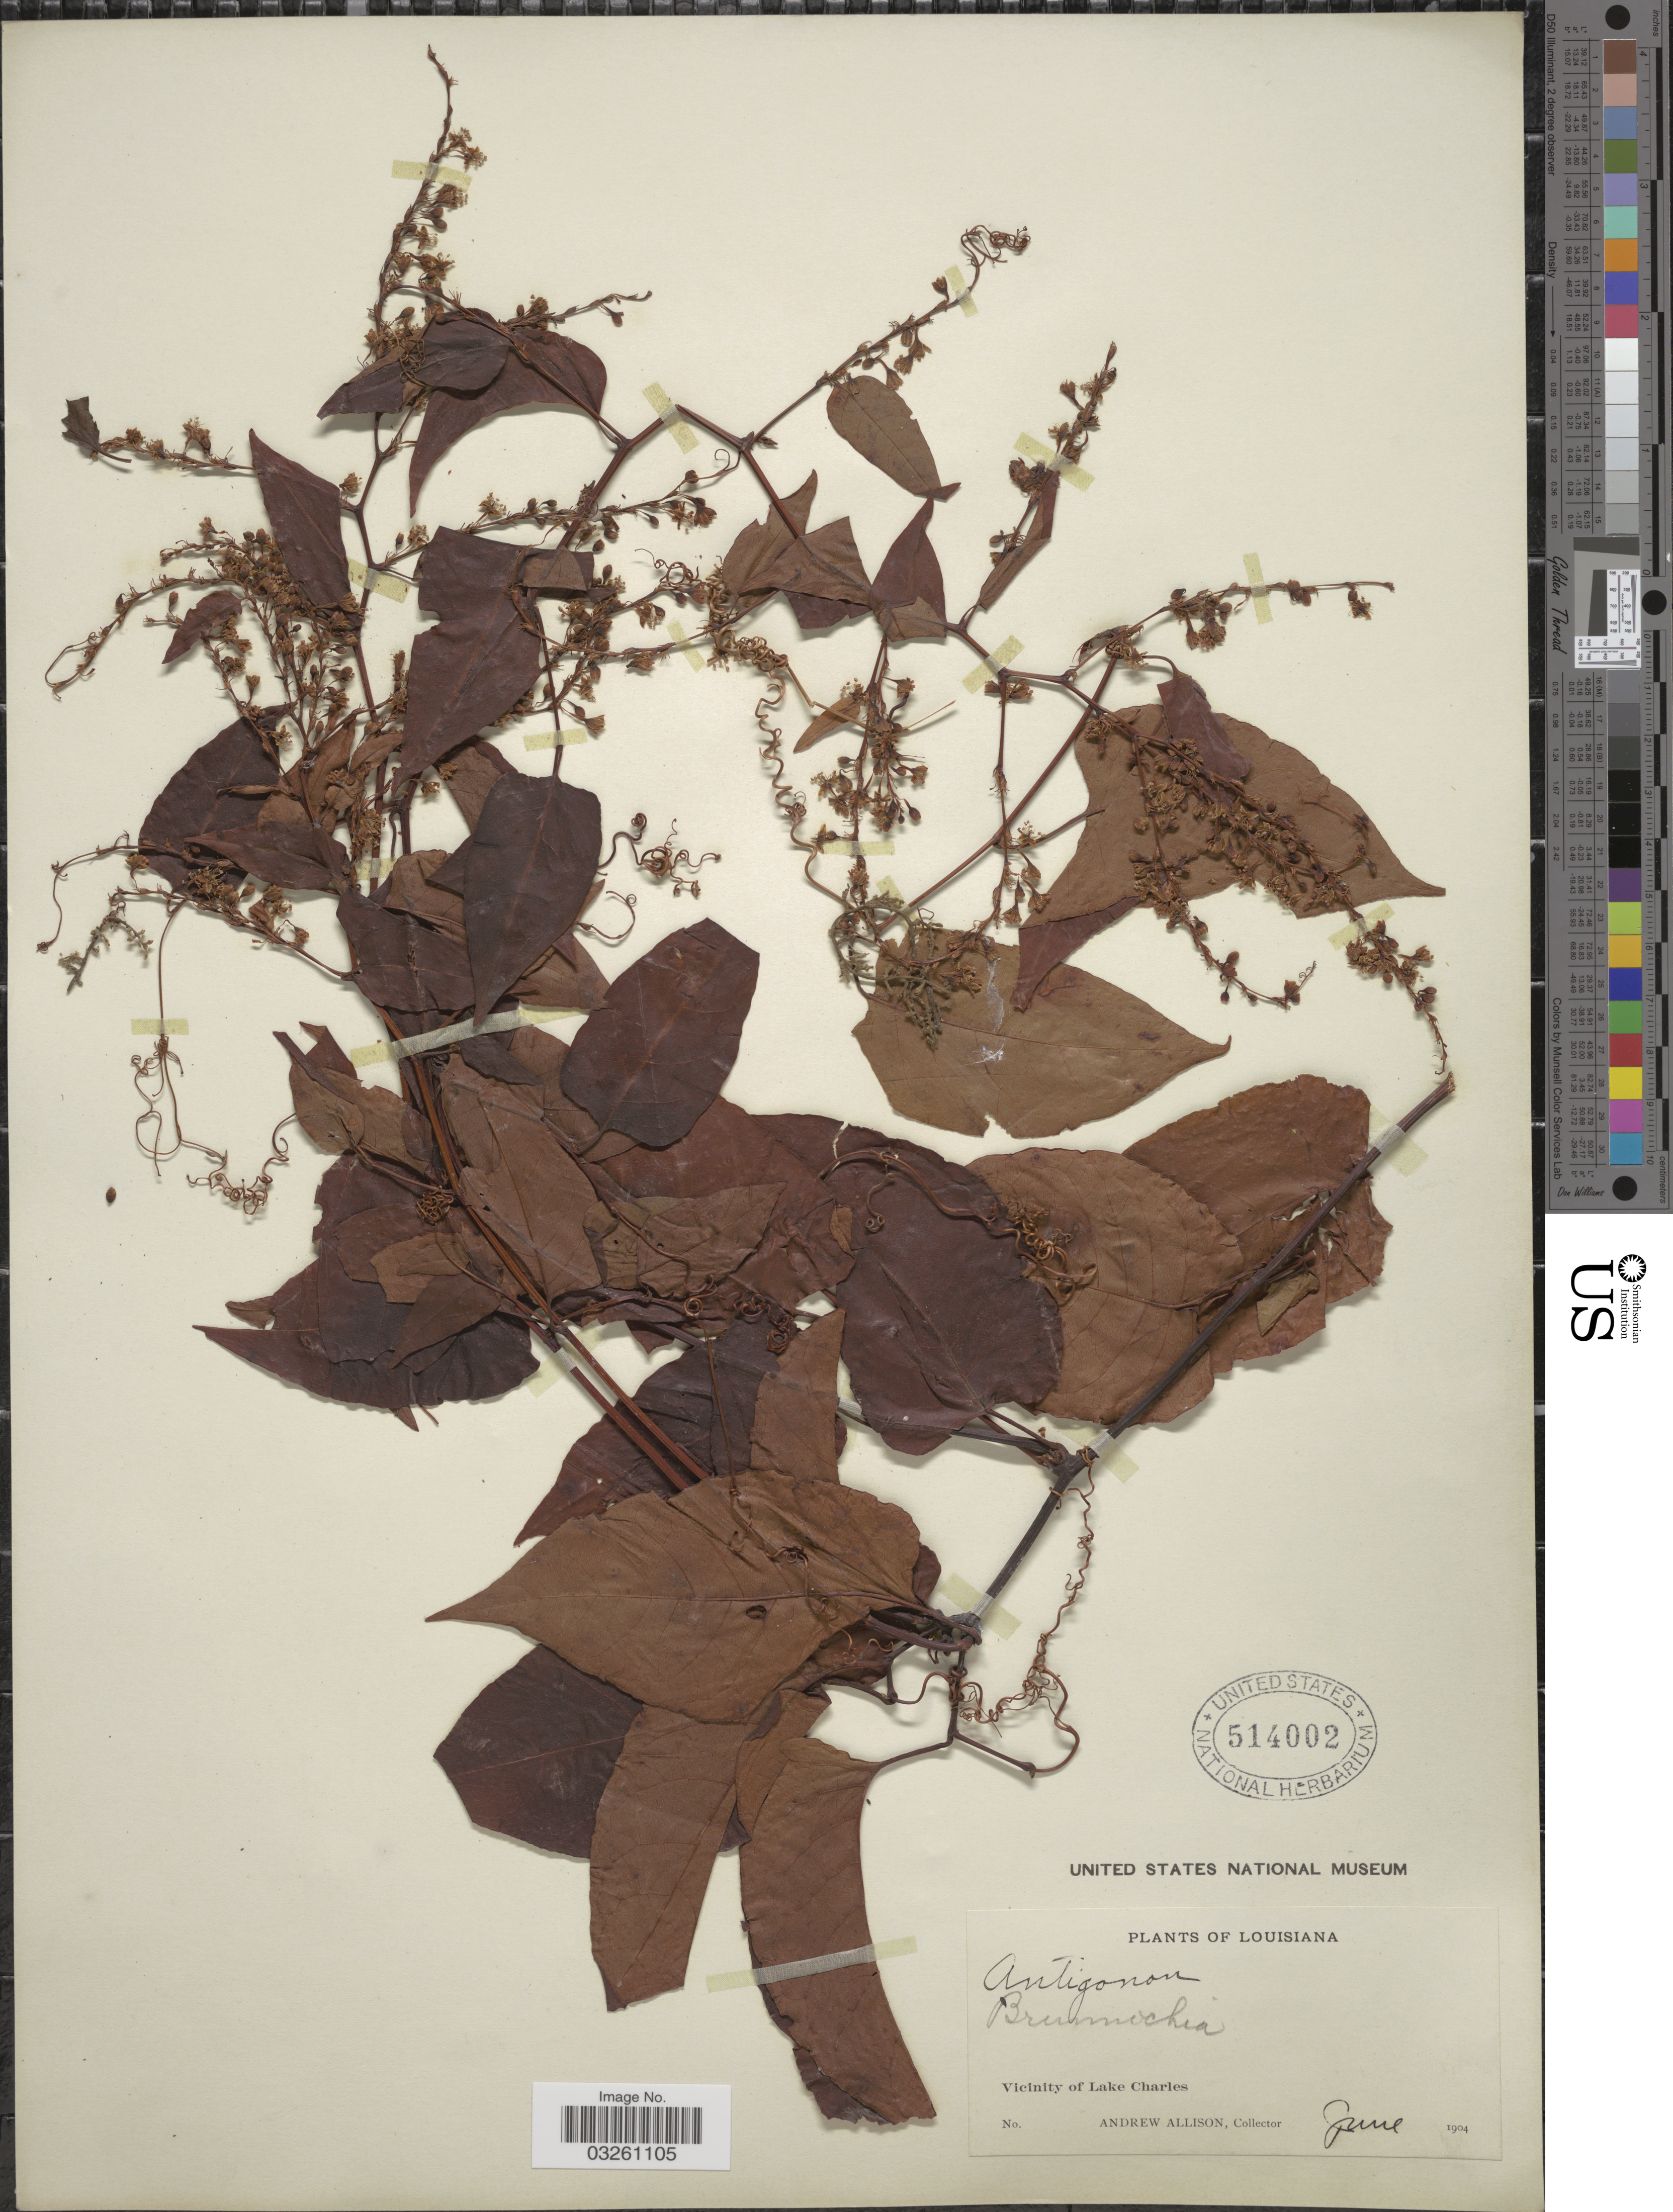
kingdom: Plantae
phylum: Tracheophyta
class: Magnoliopsida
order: Caryophyllales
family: Polygonaceae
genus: Brunnichia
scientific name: Brunnichia cirrhosa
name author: Gaertn.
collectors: A. Allison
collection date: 1904-06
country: United States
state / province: Louisiana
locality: Vicinity of Lake Charles.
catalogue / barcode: US 514002